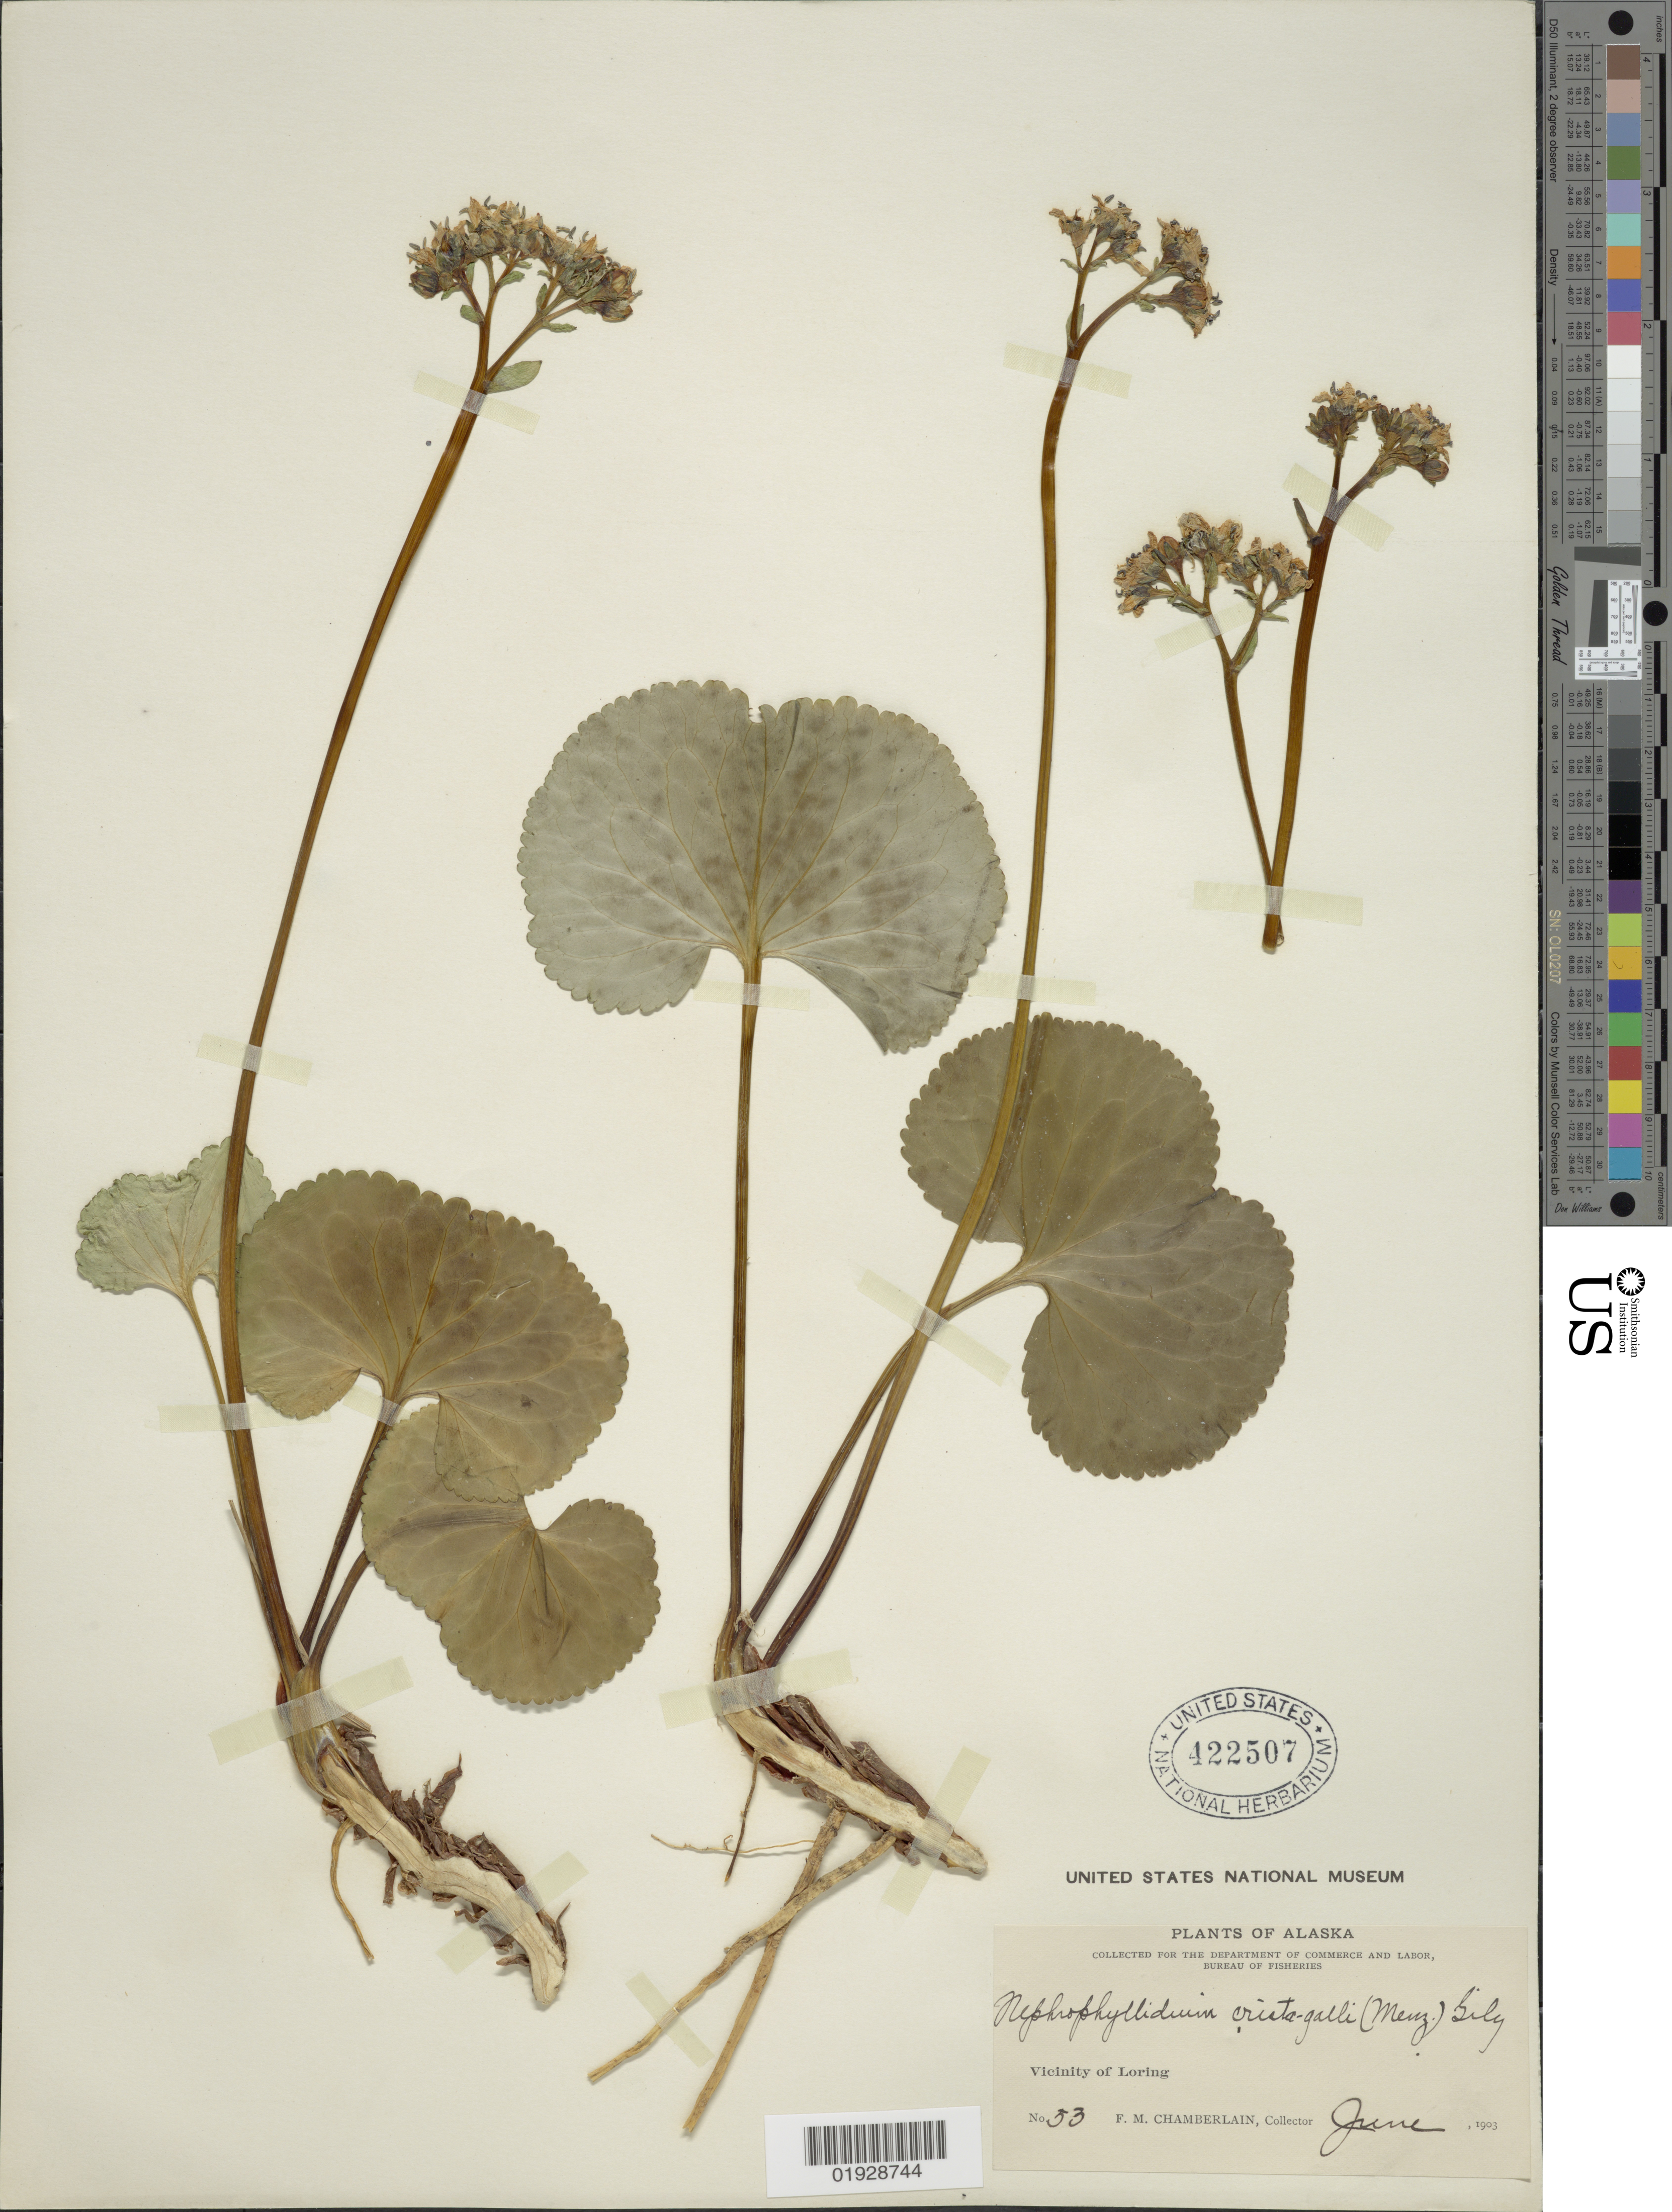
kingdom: Plantae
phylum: Tracheophyta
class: Magnoliopsida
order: Asterales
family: Menyanthaceae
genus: Nephrophyllidium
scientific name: Nephrophyllidium crista-galli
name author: (Menzies ex Hook.) Gilg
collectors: F. Chamberlain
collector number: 53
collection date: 1903-06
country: United States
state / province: Alaska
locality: Vicinity of Loring.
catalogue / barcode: US 422507